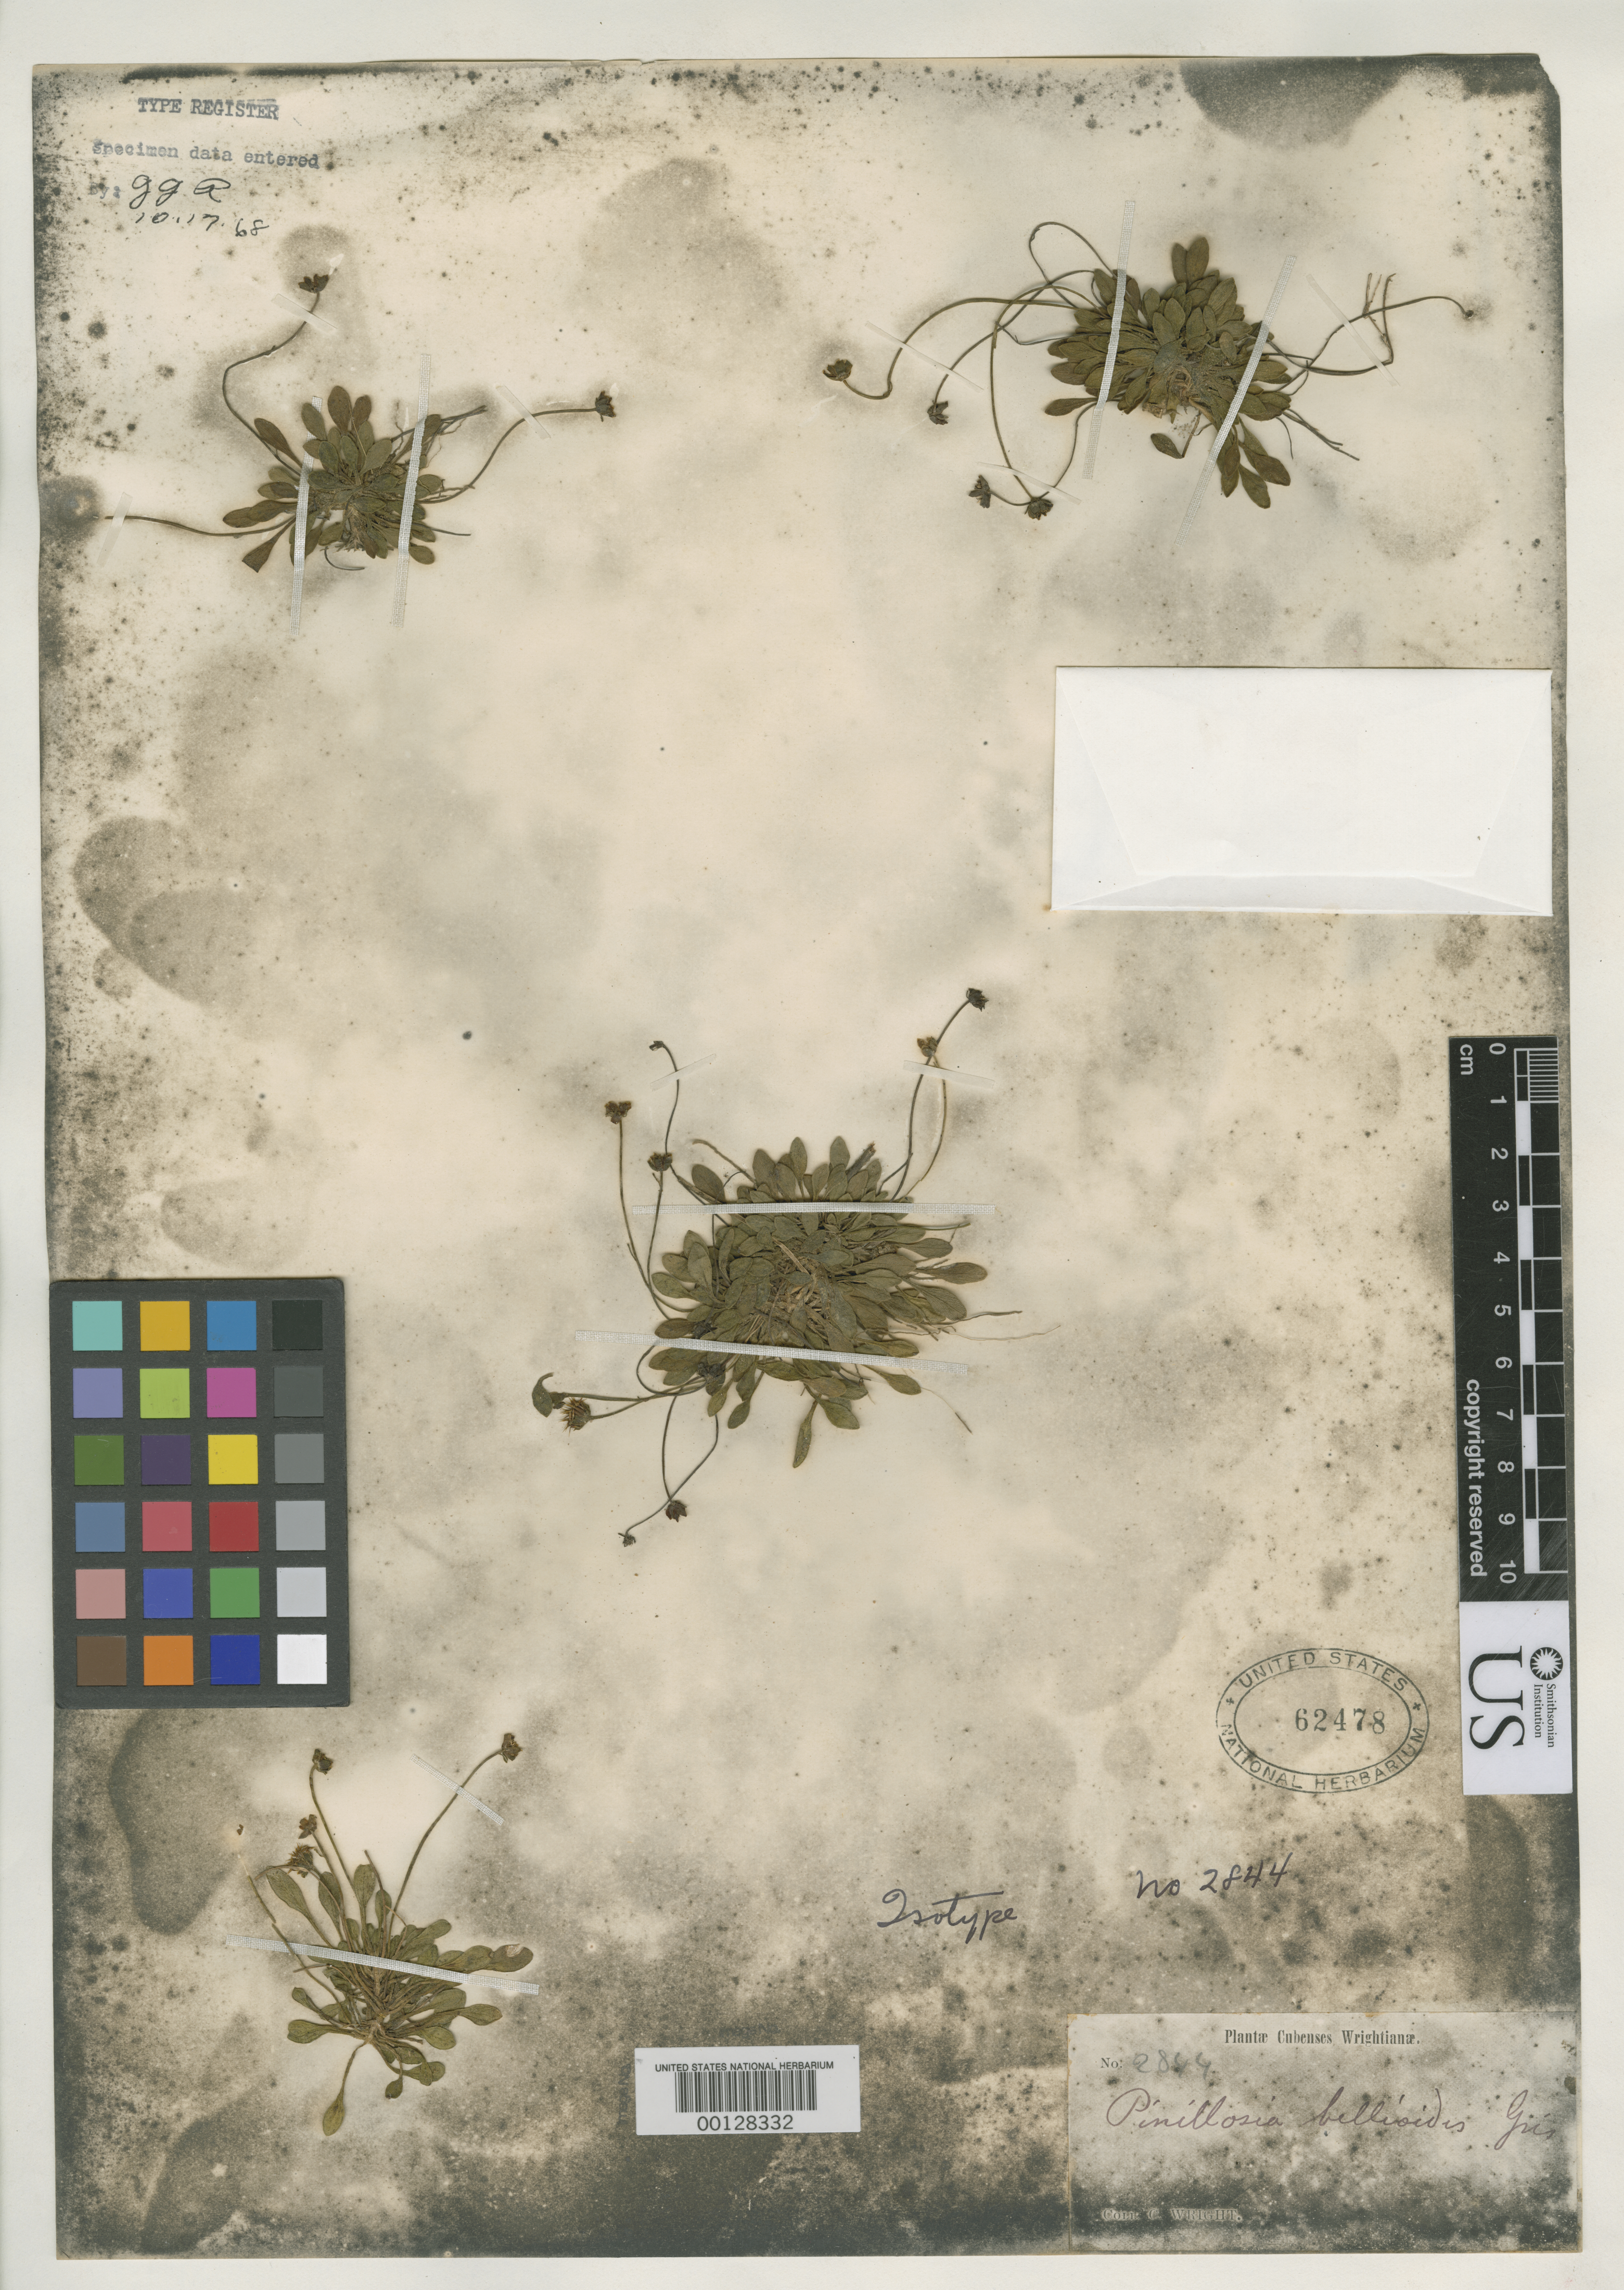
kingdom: Plantae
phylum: Tracheophyta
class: Magnoliopsida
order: Asterales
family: Asteraceae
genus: Pinillosia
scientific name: Pinillosia bellioides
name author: Griseb.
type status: Isotype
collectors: C. Wright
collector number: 2844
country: Cuba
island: Greater Antilles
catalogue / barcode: US 62478